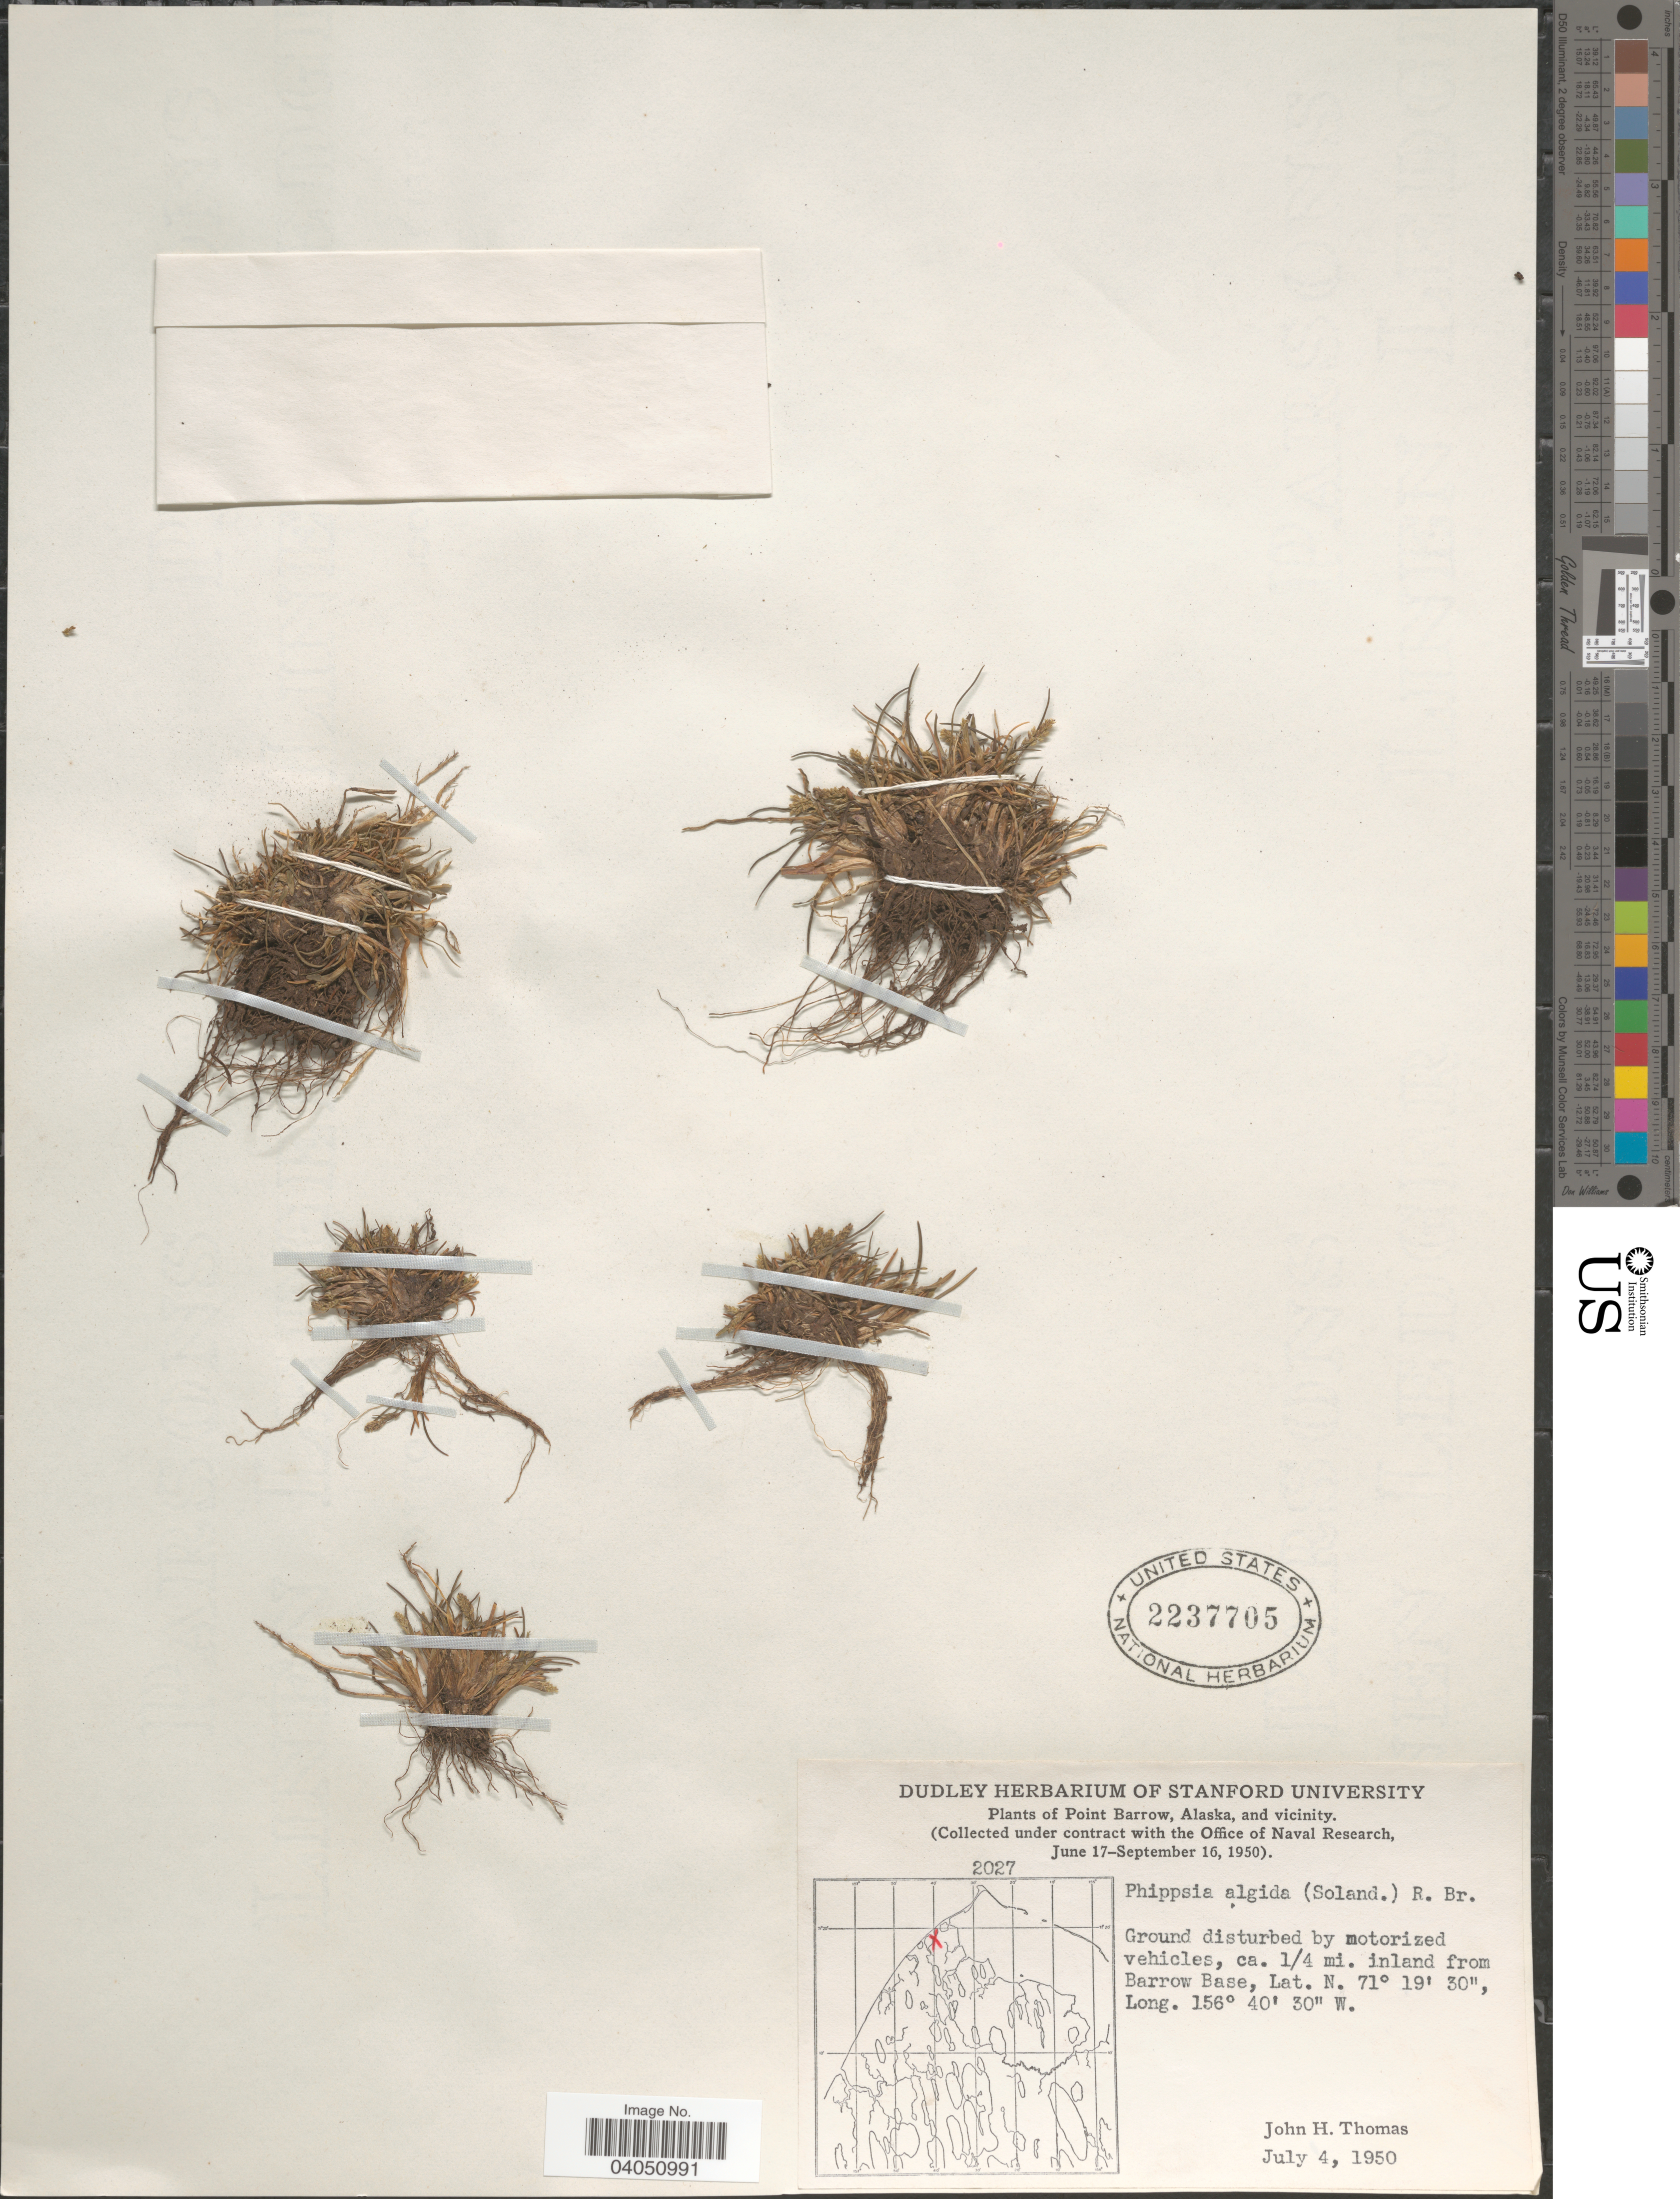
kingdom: Plantae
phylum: Tracheophyta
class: Liliopsida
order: Poales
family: Poaceae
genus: Phippsia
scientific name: Phippsia algida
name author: (Sol.) R. Br.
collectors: J. H. Thomas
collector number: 2027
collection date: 1950-07-04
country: United States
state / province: Alaska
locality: Point Barrow, and vicinity. Ca. 1/4 mi. inland from Barrow Base.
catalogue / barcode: US 2237705